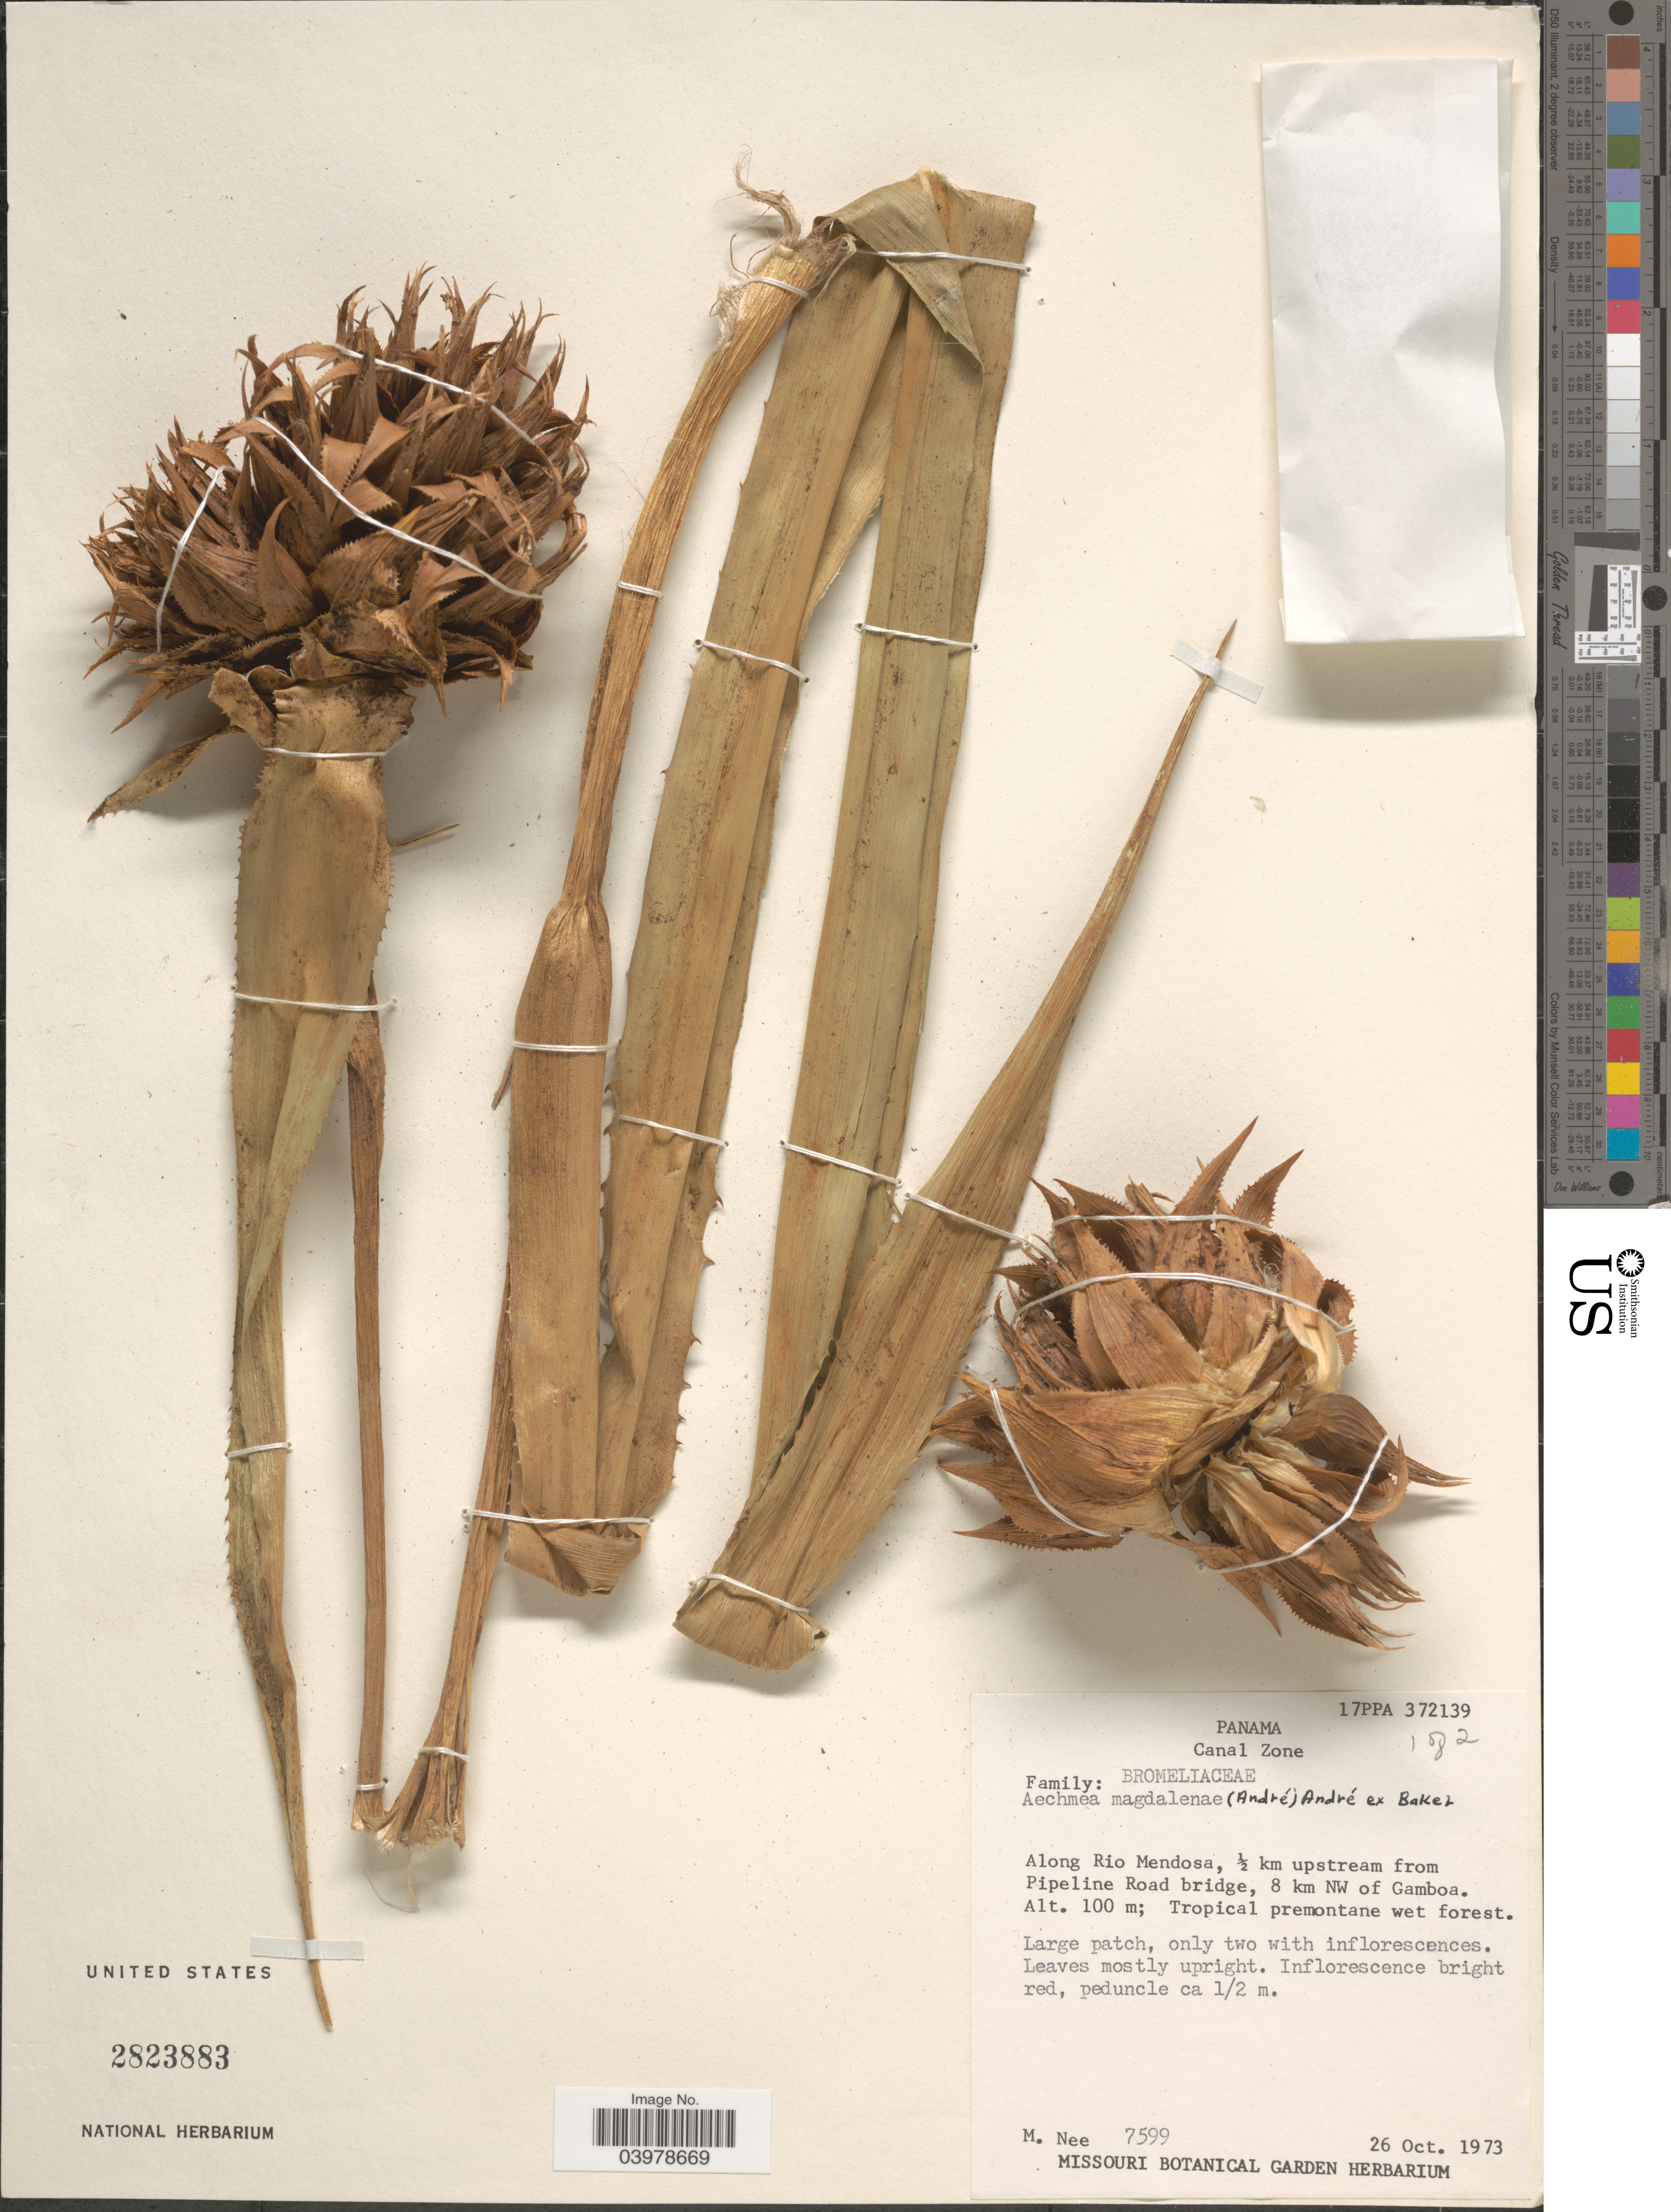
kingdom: Plantae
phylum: Tracheophyta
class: Liliopsida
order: Poales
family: Bromeliaceae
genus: Aechmea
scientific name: Aechmea magdalenae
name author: (André) André ex Baker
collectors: M. Nee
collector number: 7599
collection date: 1973-10-26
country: Panama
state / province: Colón / Panamá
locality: Canal Zone. Along Rio Mendosa, ½ km upstream from Pipeline Road bridge, 8 km NW of Gamboa.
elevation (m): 100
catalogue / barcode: US 2823883